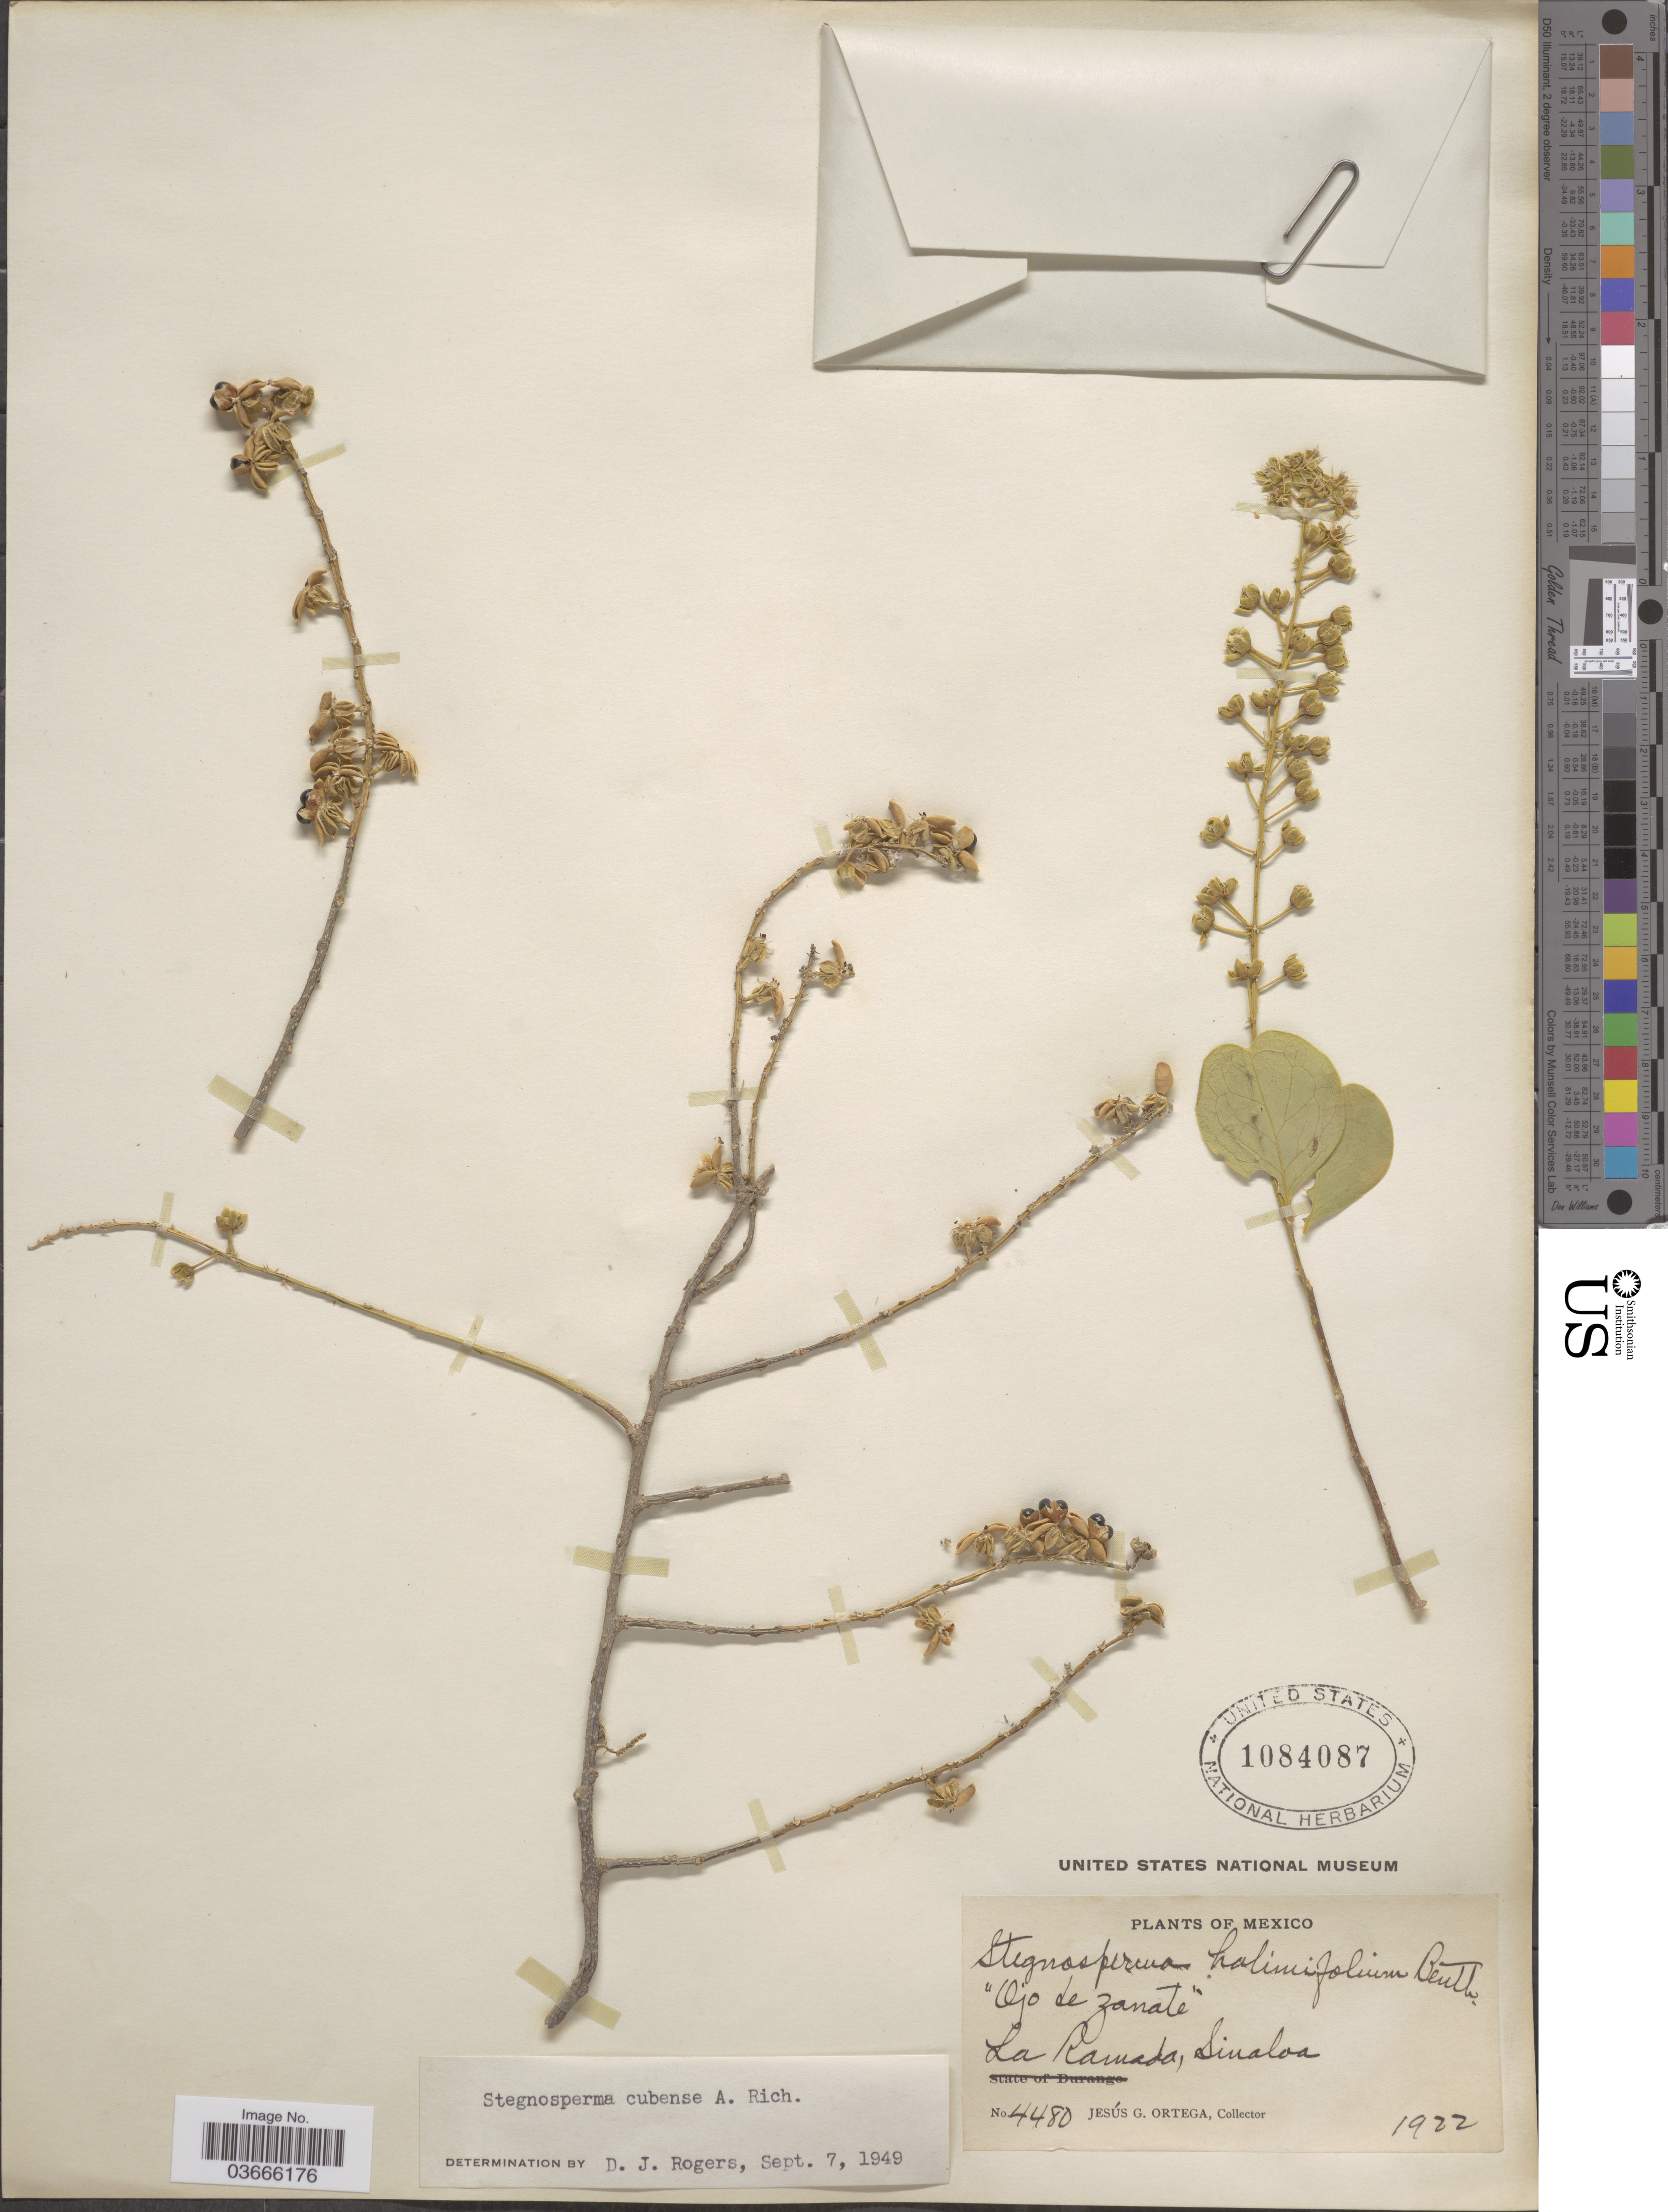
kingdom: Plantae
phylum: Tracheophyta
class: Magnoliopsida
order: Caryophyllales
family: Stegnospermataceae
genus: Stegnosperma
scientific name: Stegnosperma cubense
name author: A. Rich.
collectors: J. Ortega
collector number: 4480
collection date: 1922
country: Mexico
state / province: Sinaloa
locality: La Ramada.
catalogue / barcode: US 1084087